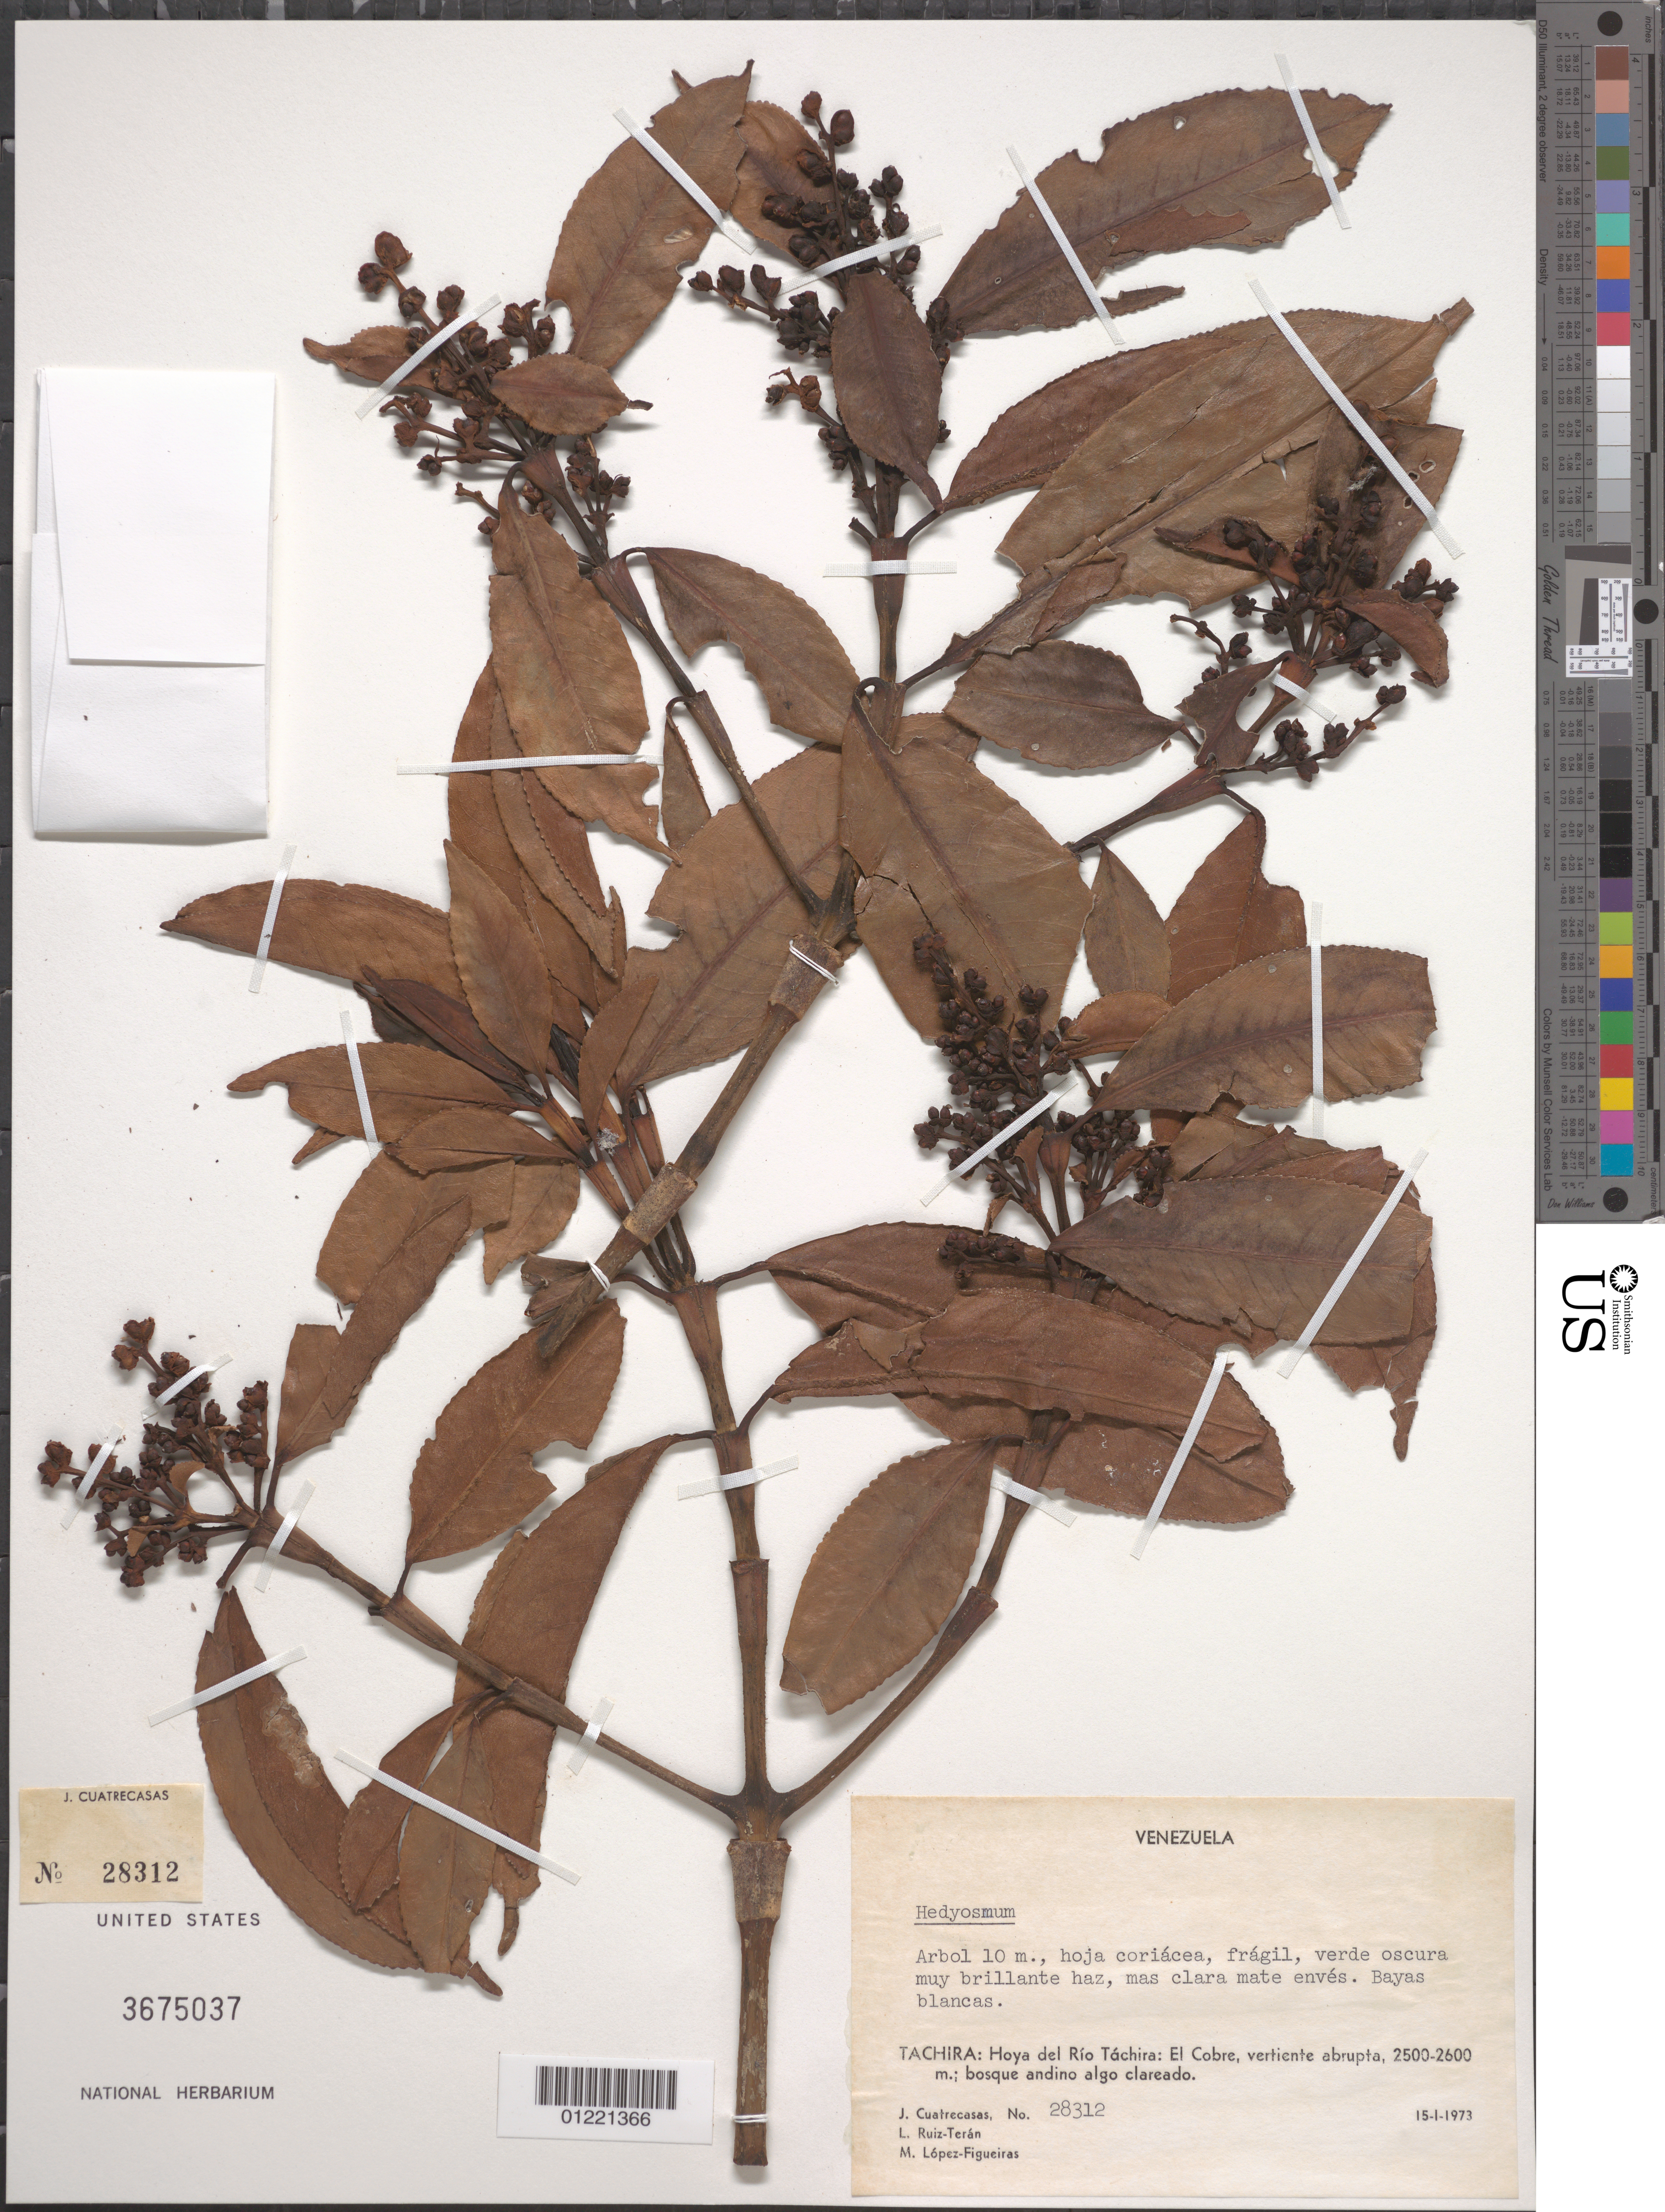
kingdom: Plantae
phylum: Tracheophyta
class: Magnoliopsida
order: Chloranthales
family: Chloranthaceae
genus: Hedyosmum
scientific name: Hedyosmum sp.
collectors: J. Cuatrecasas, L. E. Ruíz-Terán & M. López Figueiras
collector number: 28312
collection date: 1973-01-15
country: Venezuela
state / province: Táchira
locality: Hoya del Río Táchira: El Cobre, vertiente abrupta, bosque andino algo clareado.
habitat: bosque andino algo clareado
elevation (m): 2500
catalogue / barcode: US 3675037